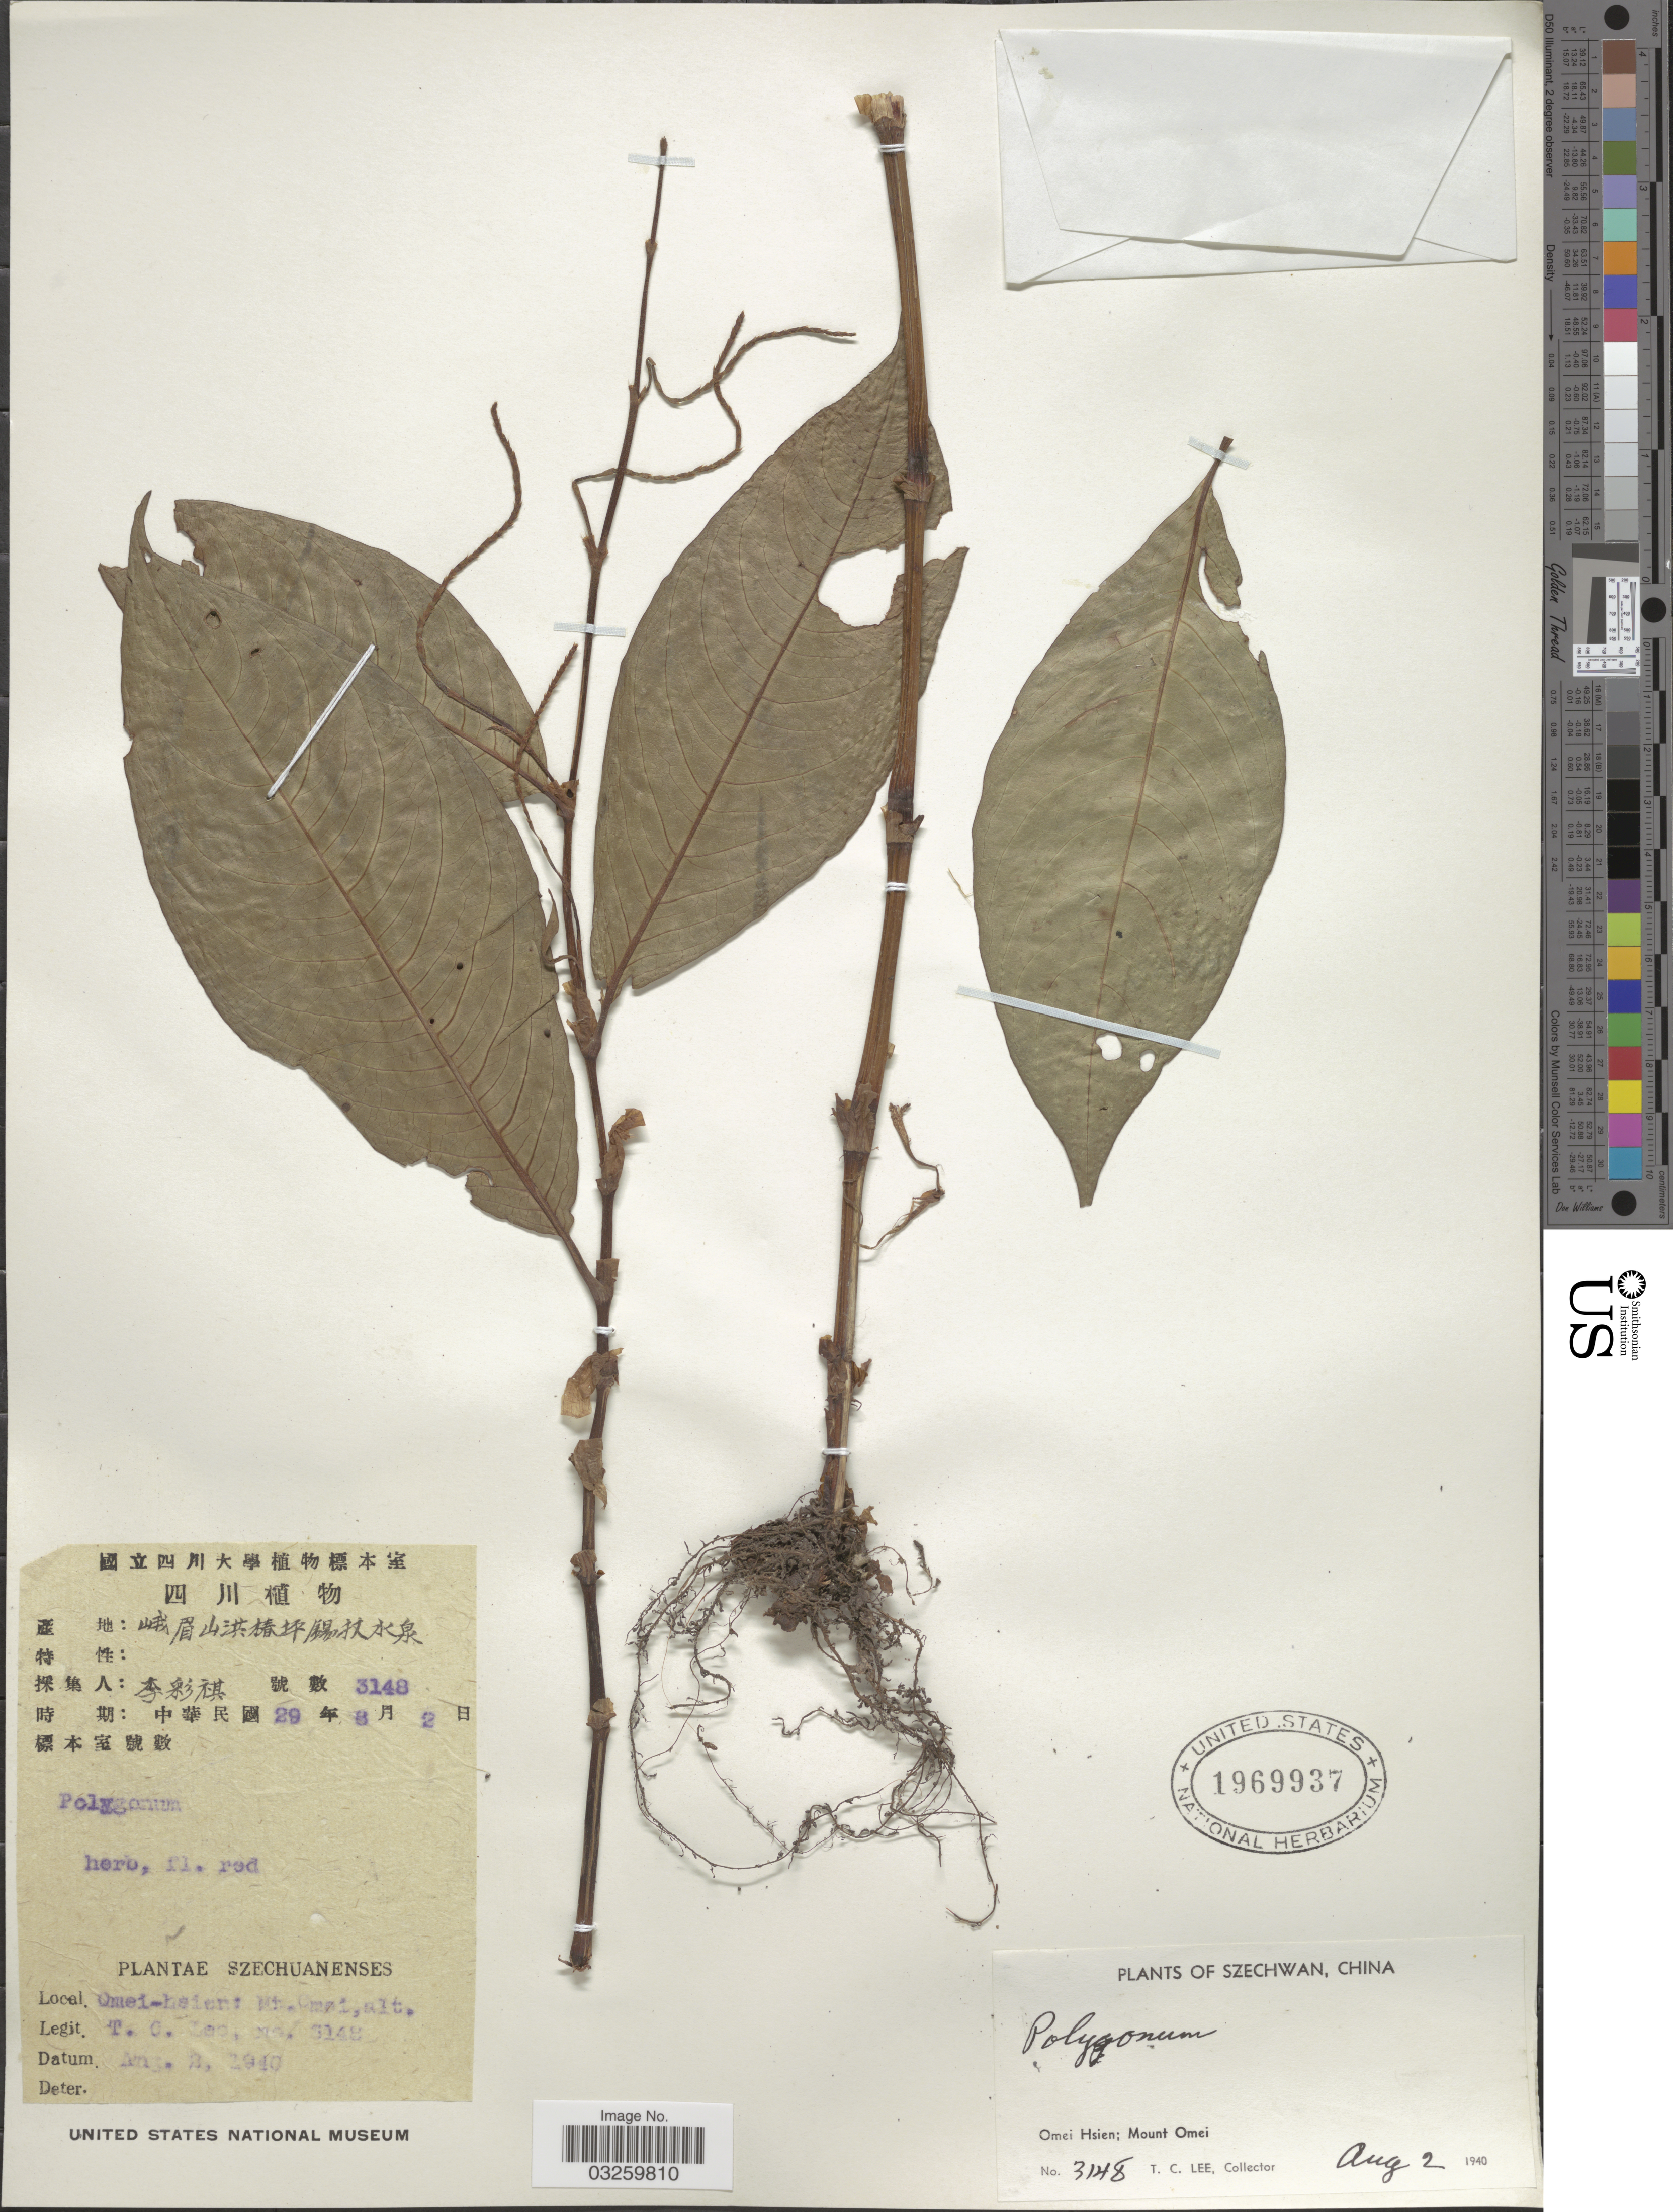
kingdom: Plantae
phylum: Tracheophyta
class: Magnoliopsida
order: Caryophyllales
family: Polygonaceae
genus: Polygonum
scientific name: Polygonum sp.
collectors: T. Lee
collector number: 3148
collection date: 1940-08-02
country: China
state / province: Sichuan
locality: Szechwan. Omei Hsien; Mount Omei.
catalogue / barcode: US 1969937